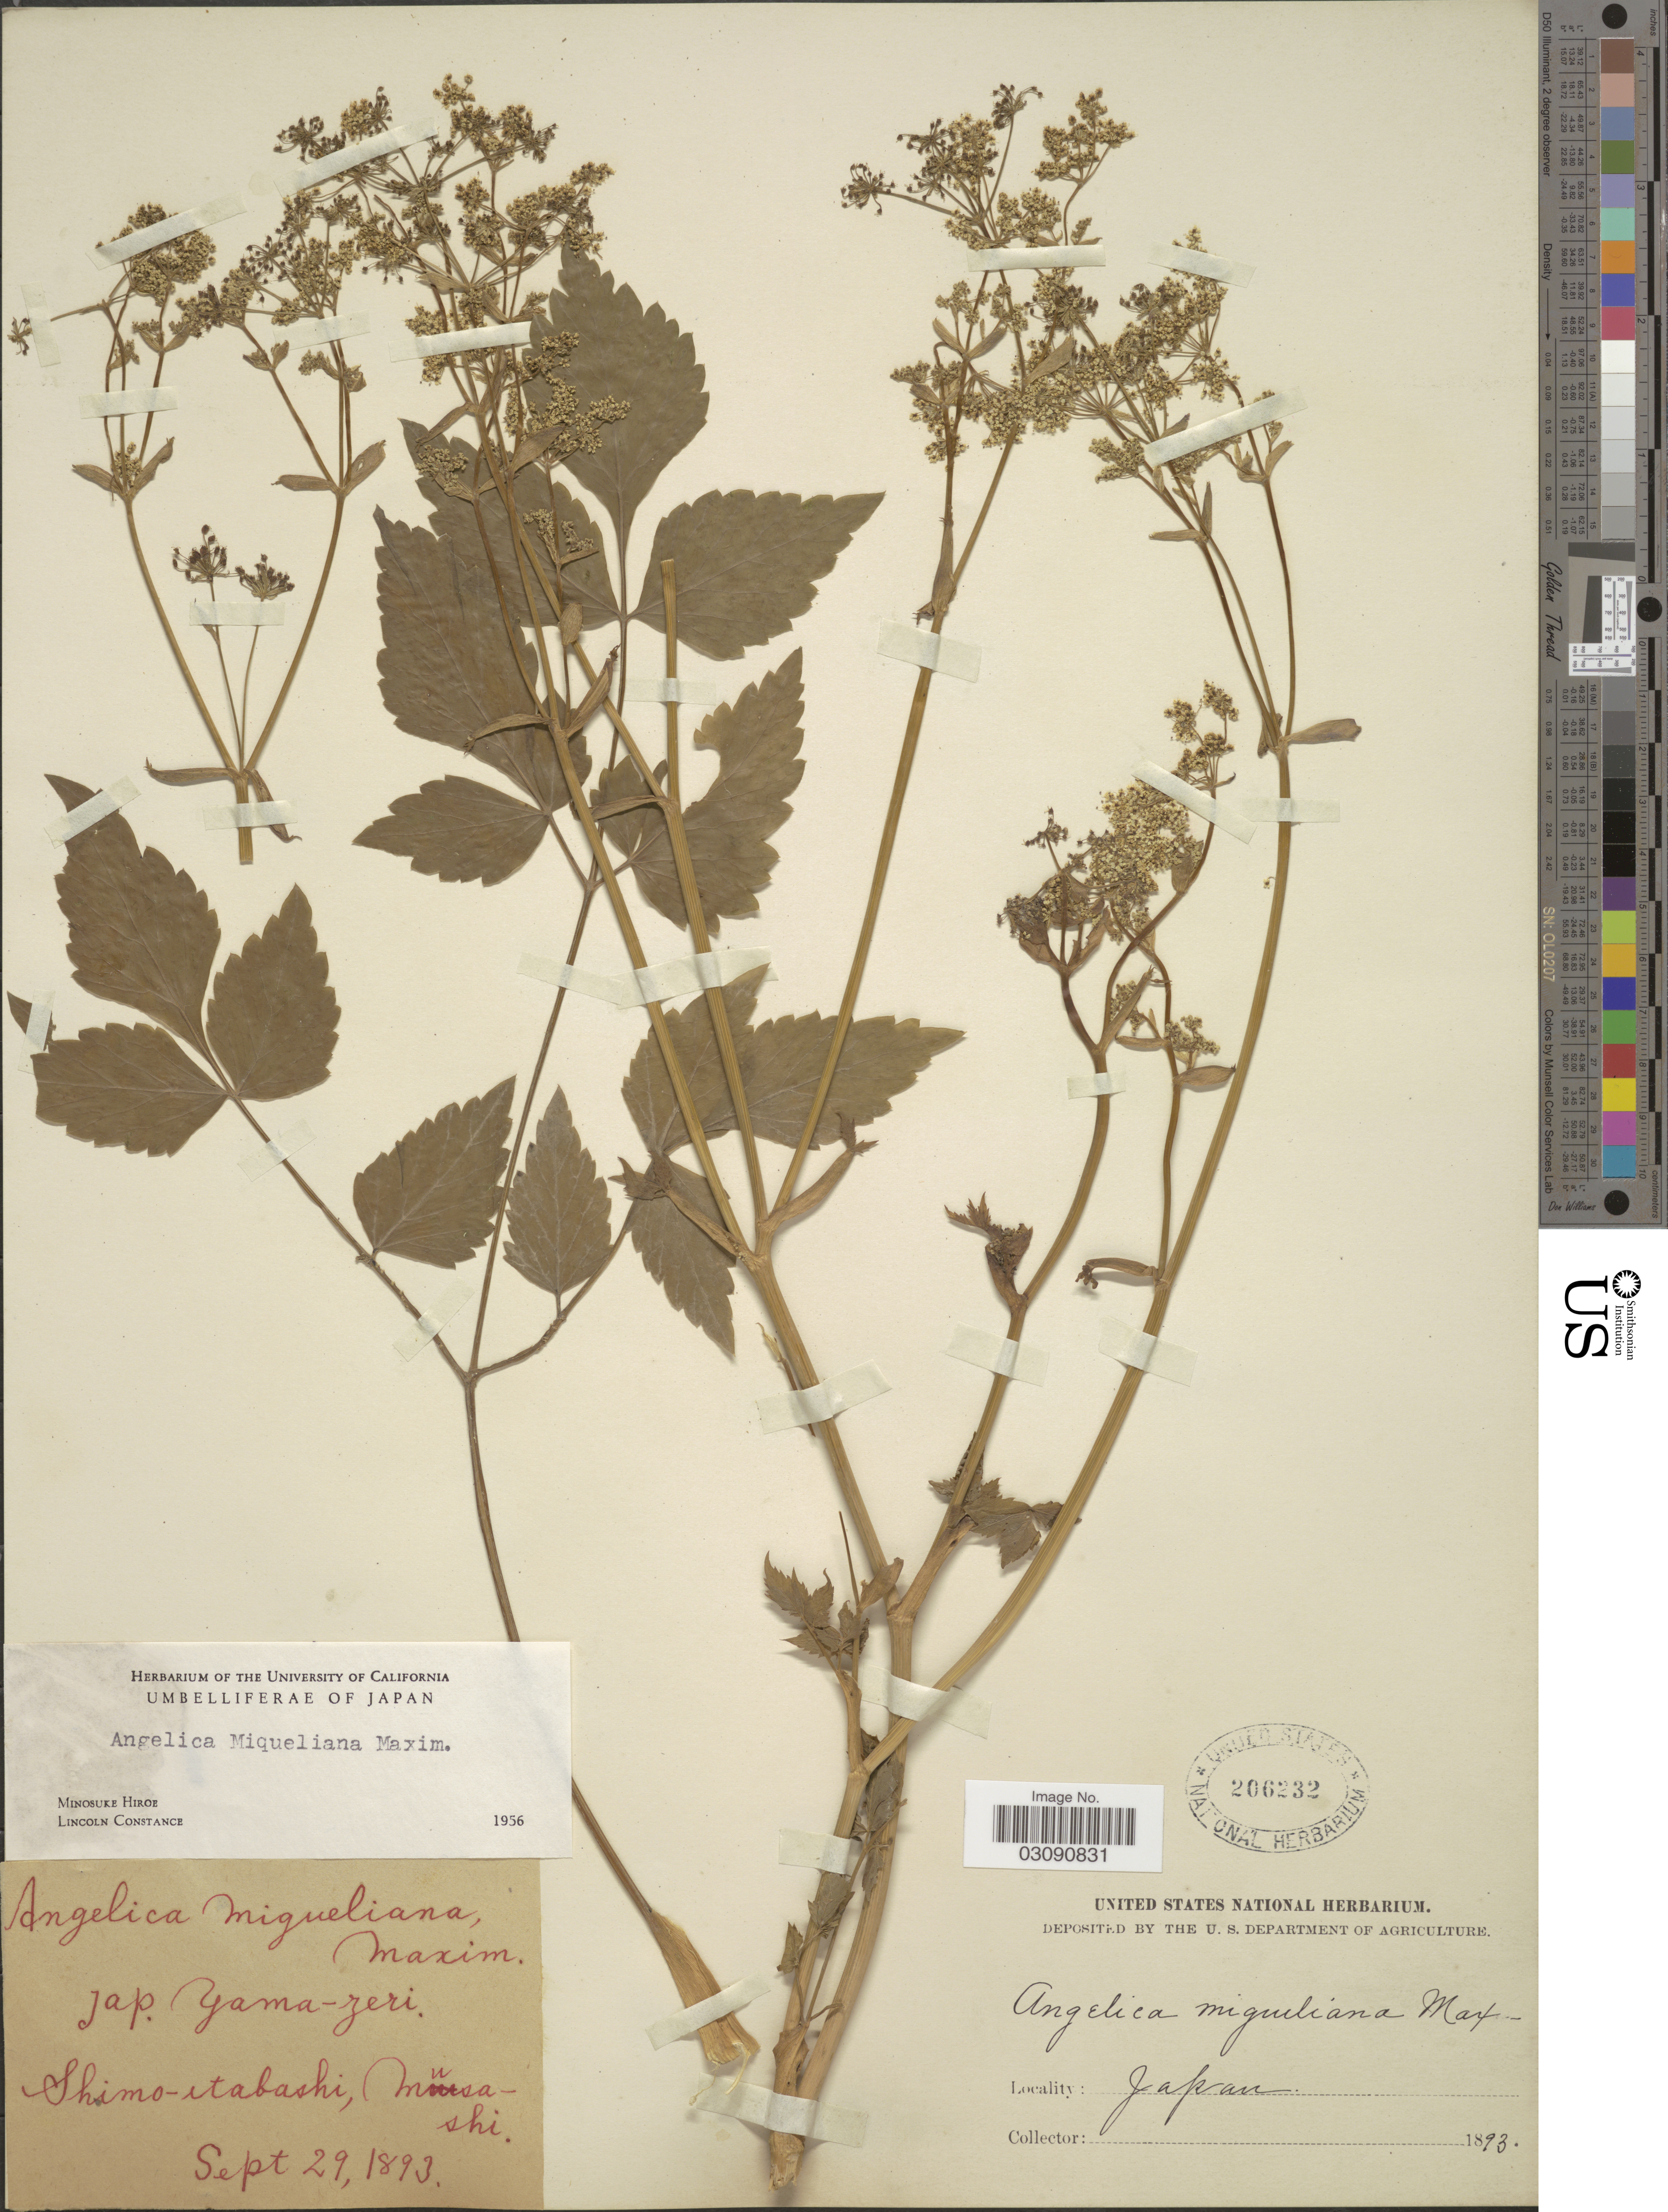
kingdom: Plantae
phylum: Tracheophyta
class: Magnoliopsida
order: Apiales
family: Apiaceae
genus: Angelica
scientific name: Angelica miqueliana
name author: Maxim.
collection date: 1893-09-29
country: Japan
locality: Shimo-itabashi, Musashi.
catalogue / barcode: US 206232